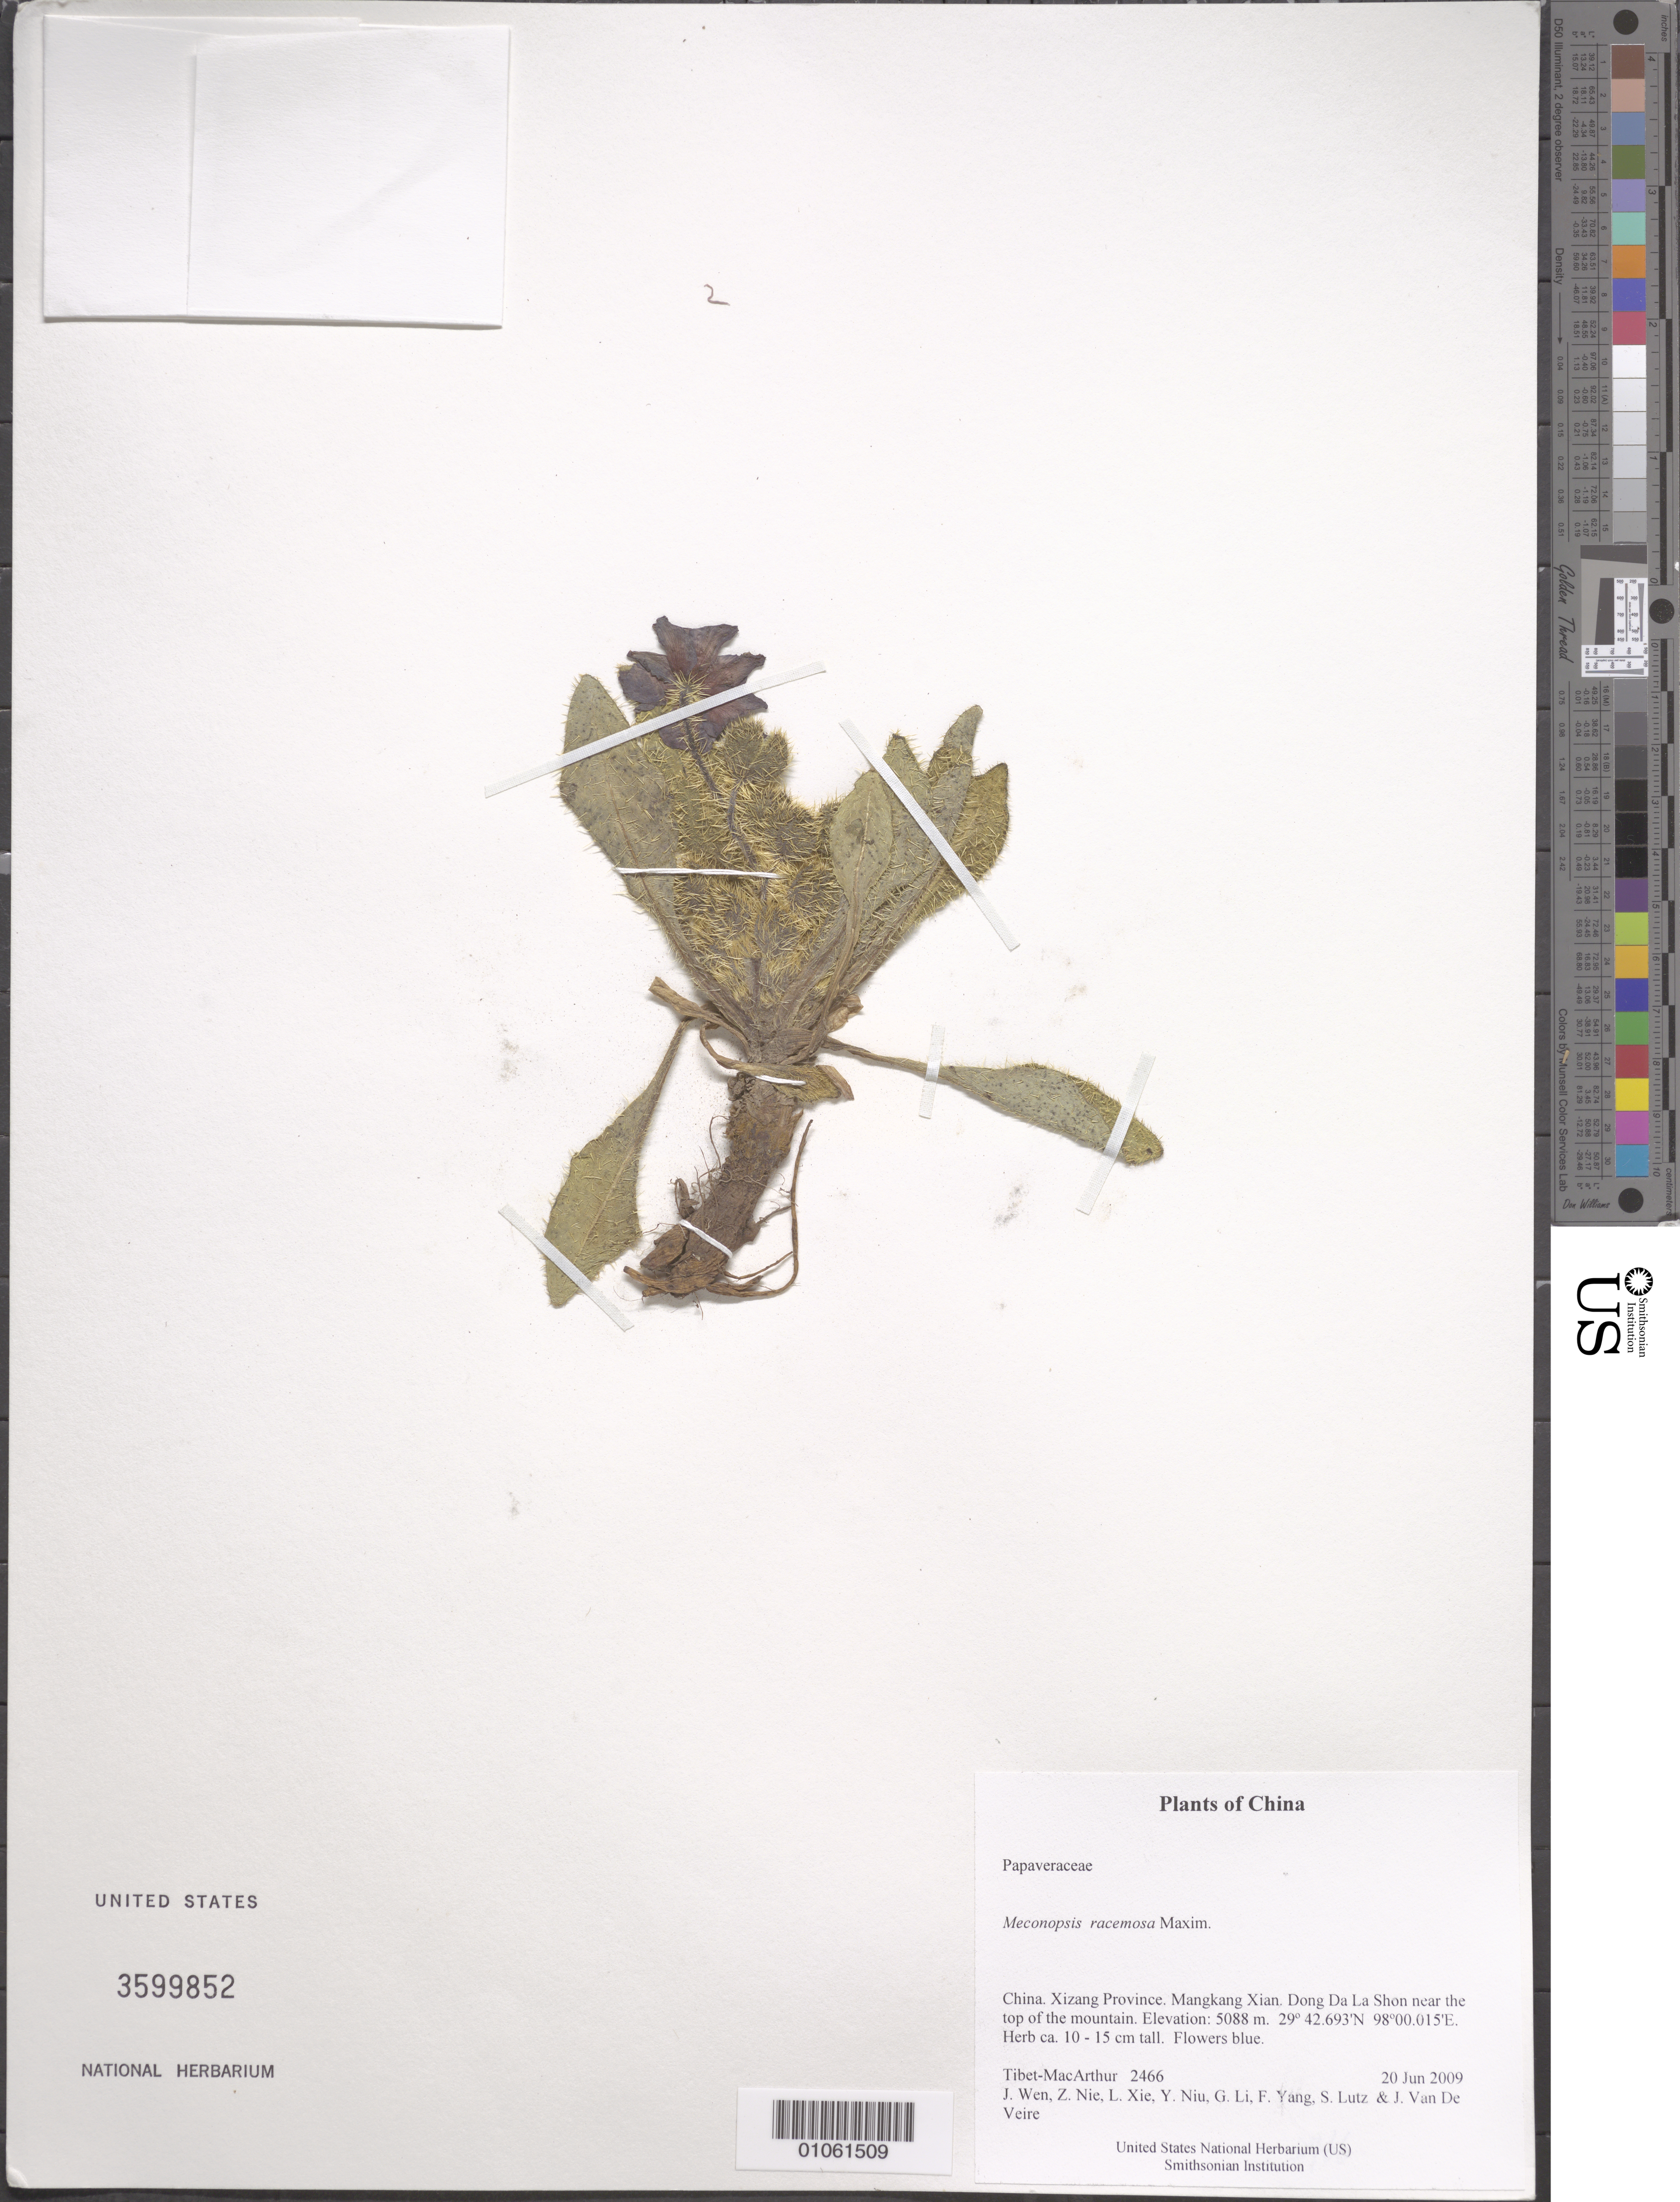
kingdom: Plantae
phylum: Tracheophyta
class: Magnoliopsida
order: Ranunculales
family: Papaveraceae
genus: Meconopsis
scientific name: Meconopsis racemosa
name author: Maxim.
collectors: Tibet-MacArthur, J. Wen, Z. Nie, L. Xie, Y. Niu, G. Li, F. Yang, S. Lutz & J. Van De Veire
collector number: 2466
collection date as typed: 20 Jun 2009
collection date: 2009-06-20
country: China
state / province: Xizang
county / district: Mangkang Xian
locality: Dong Da La Shon near the top of the mountain.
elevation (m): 5088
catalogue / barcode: US 3599852